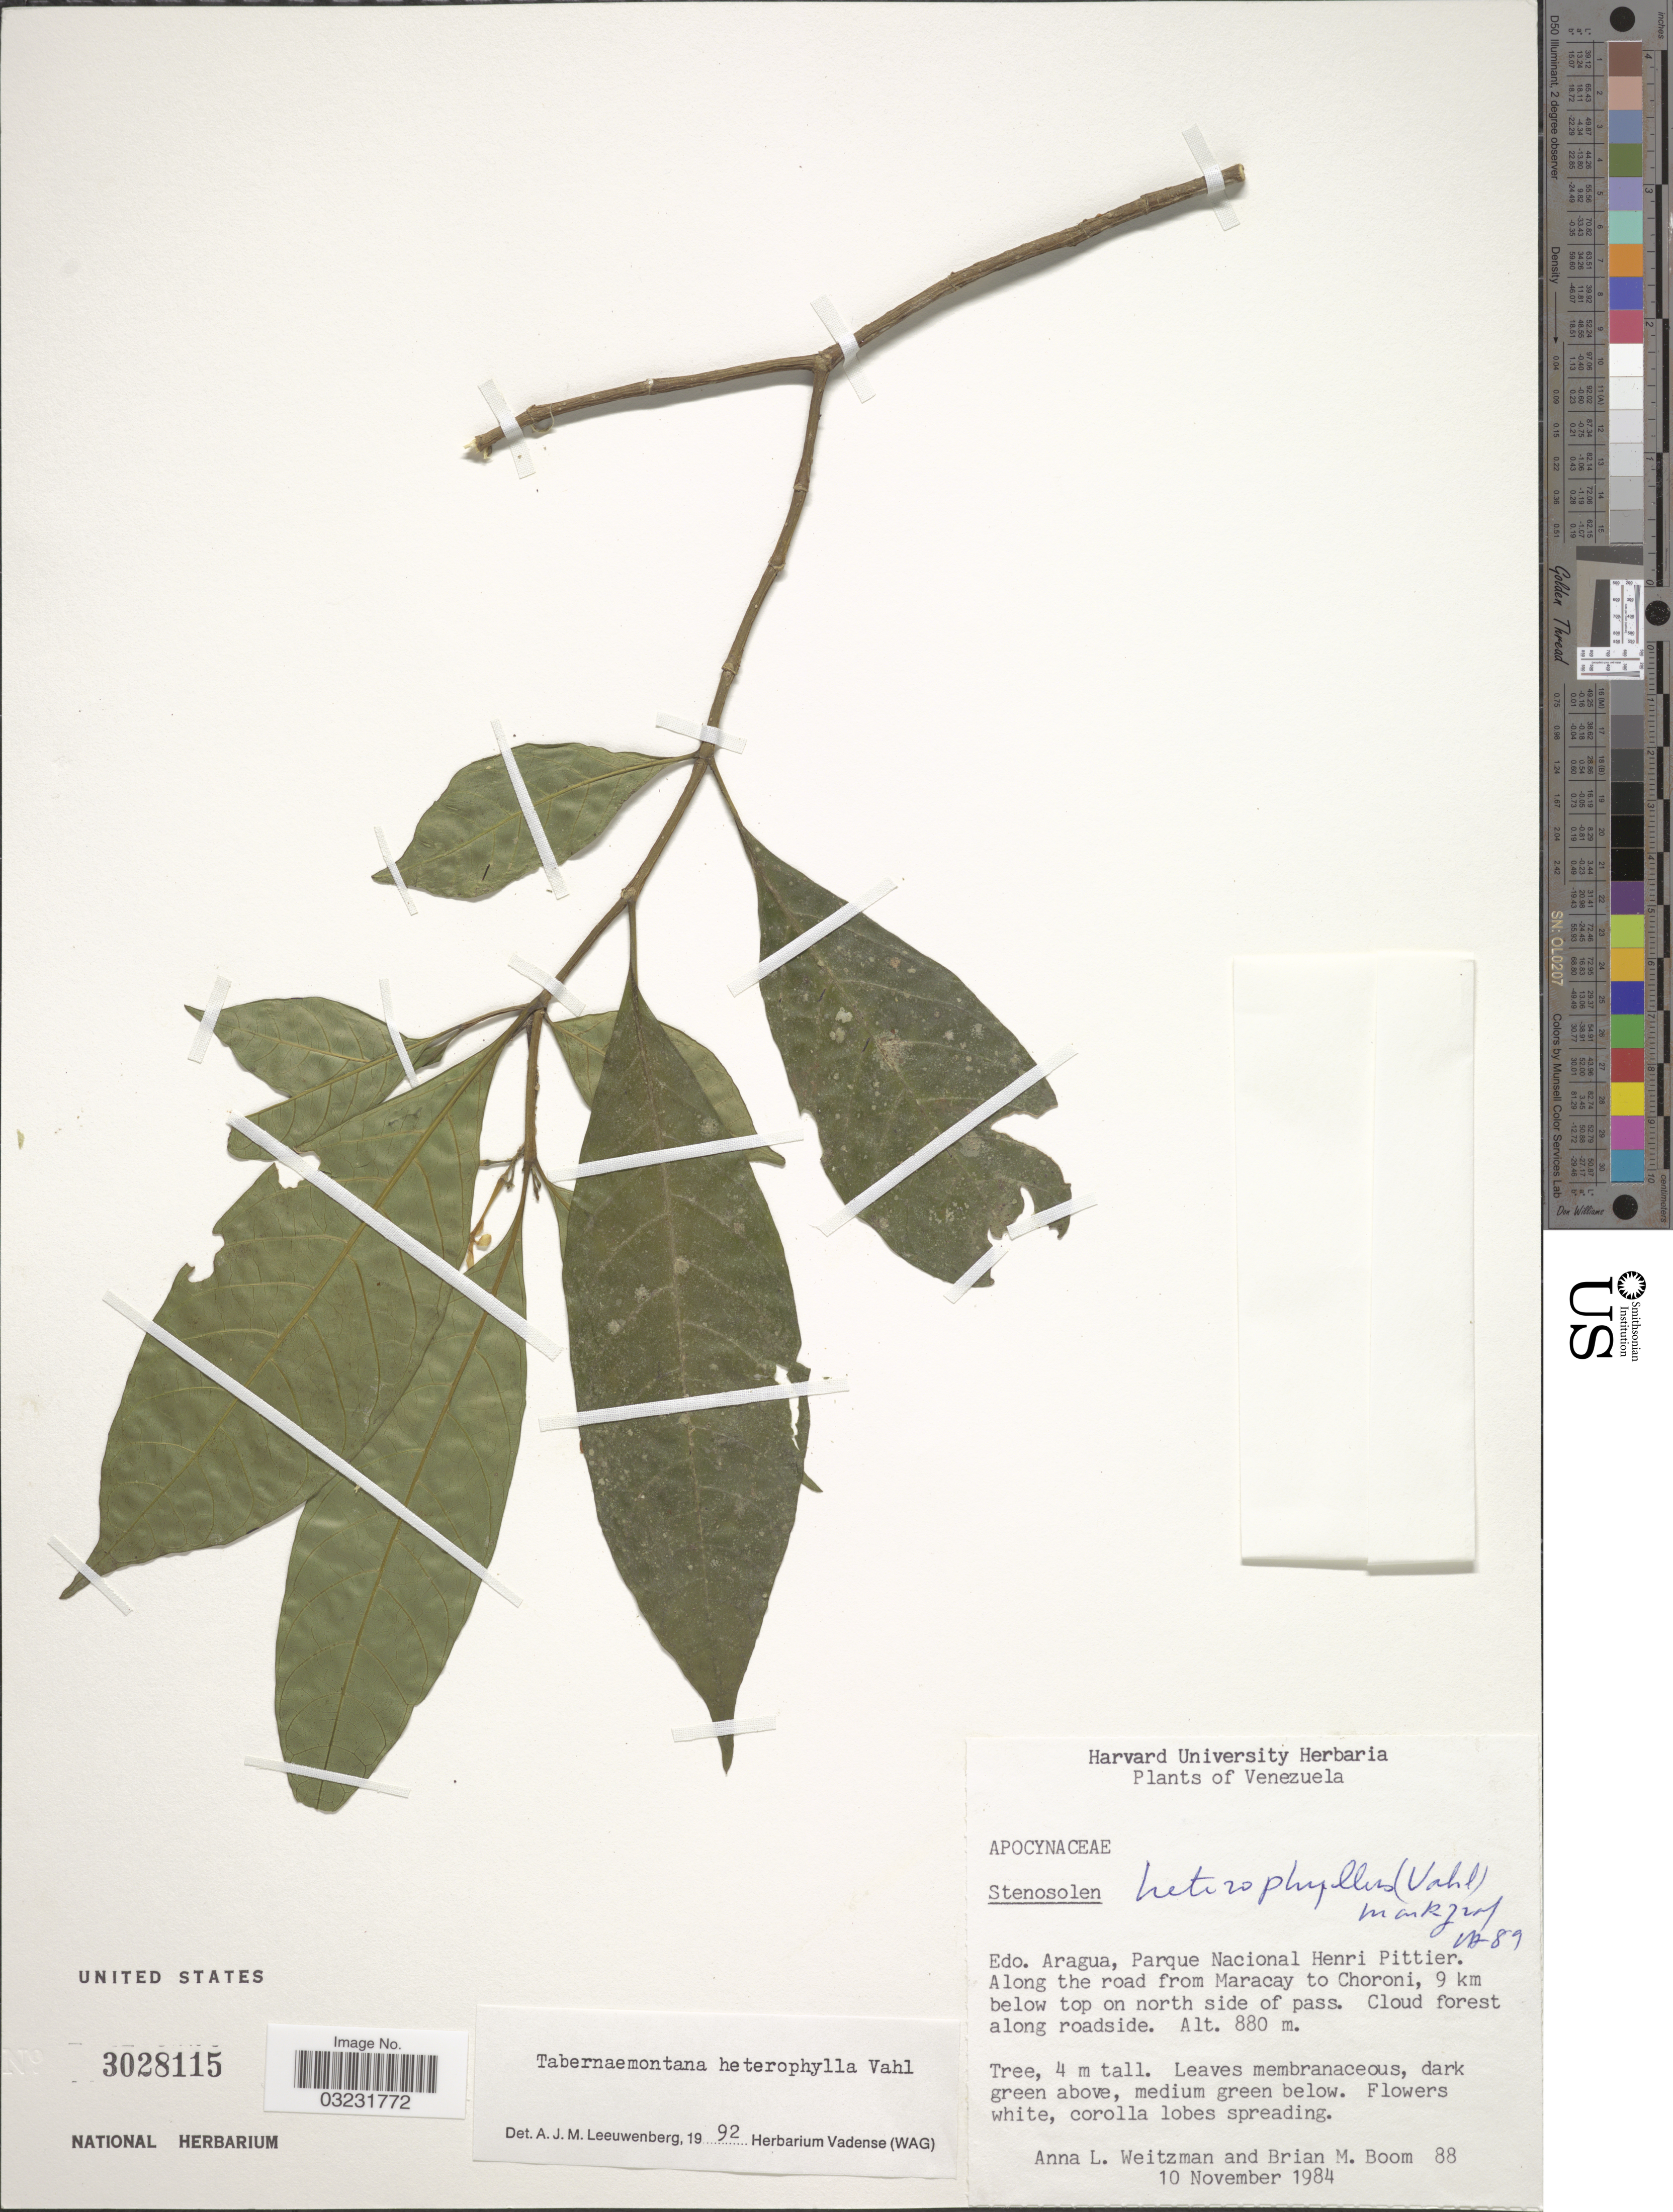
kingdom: Plantae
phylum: Tracheophyta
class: Magnoliopsida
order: Gentianales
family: Apocynaceae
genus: Tabernaemontana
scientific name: Tabernaemontana heterophylla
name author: Vahl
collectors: A. L. Weitzman & B. M. Boom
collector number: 88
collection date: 1984-11-10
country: Venezuela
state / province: Aragua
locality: Parque Nacional Henri Pittier. Along the road from Maracay to Choroni, 9 km below top on north side of pass.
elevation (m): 880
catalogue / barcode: US 3028115